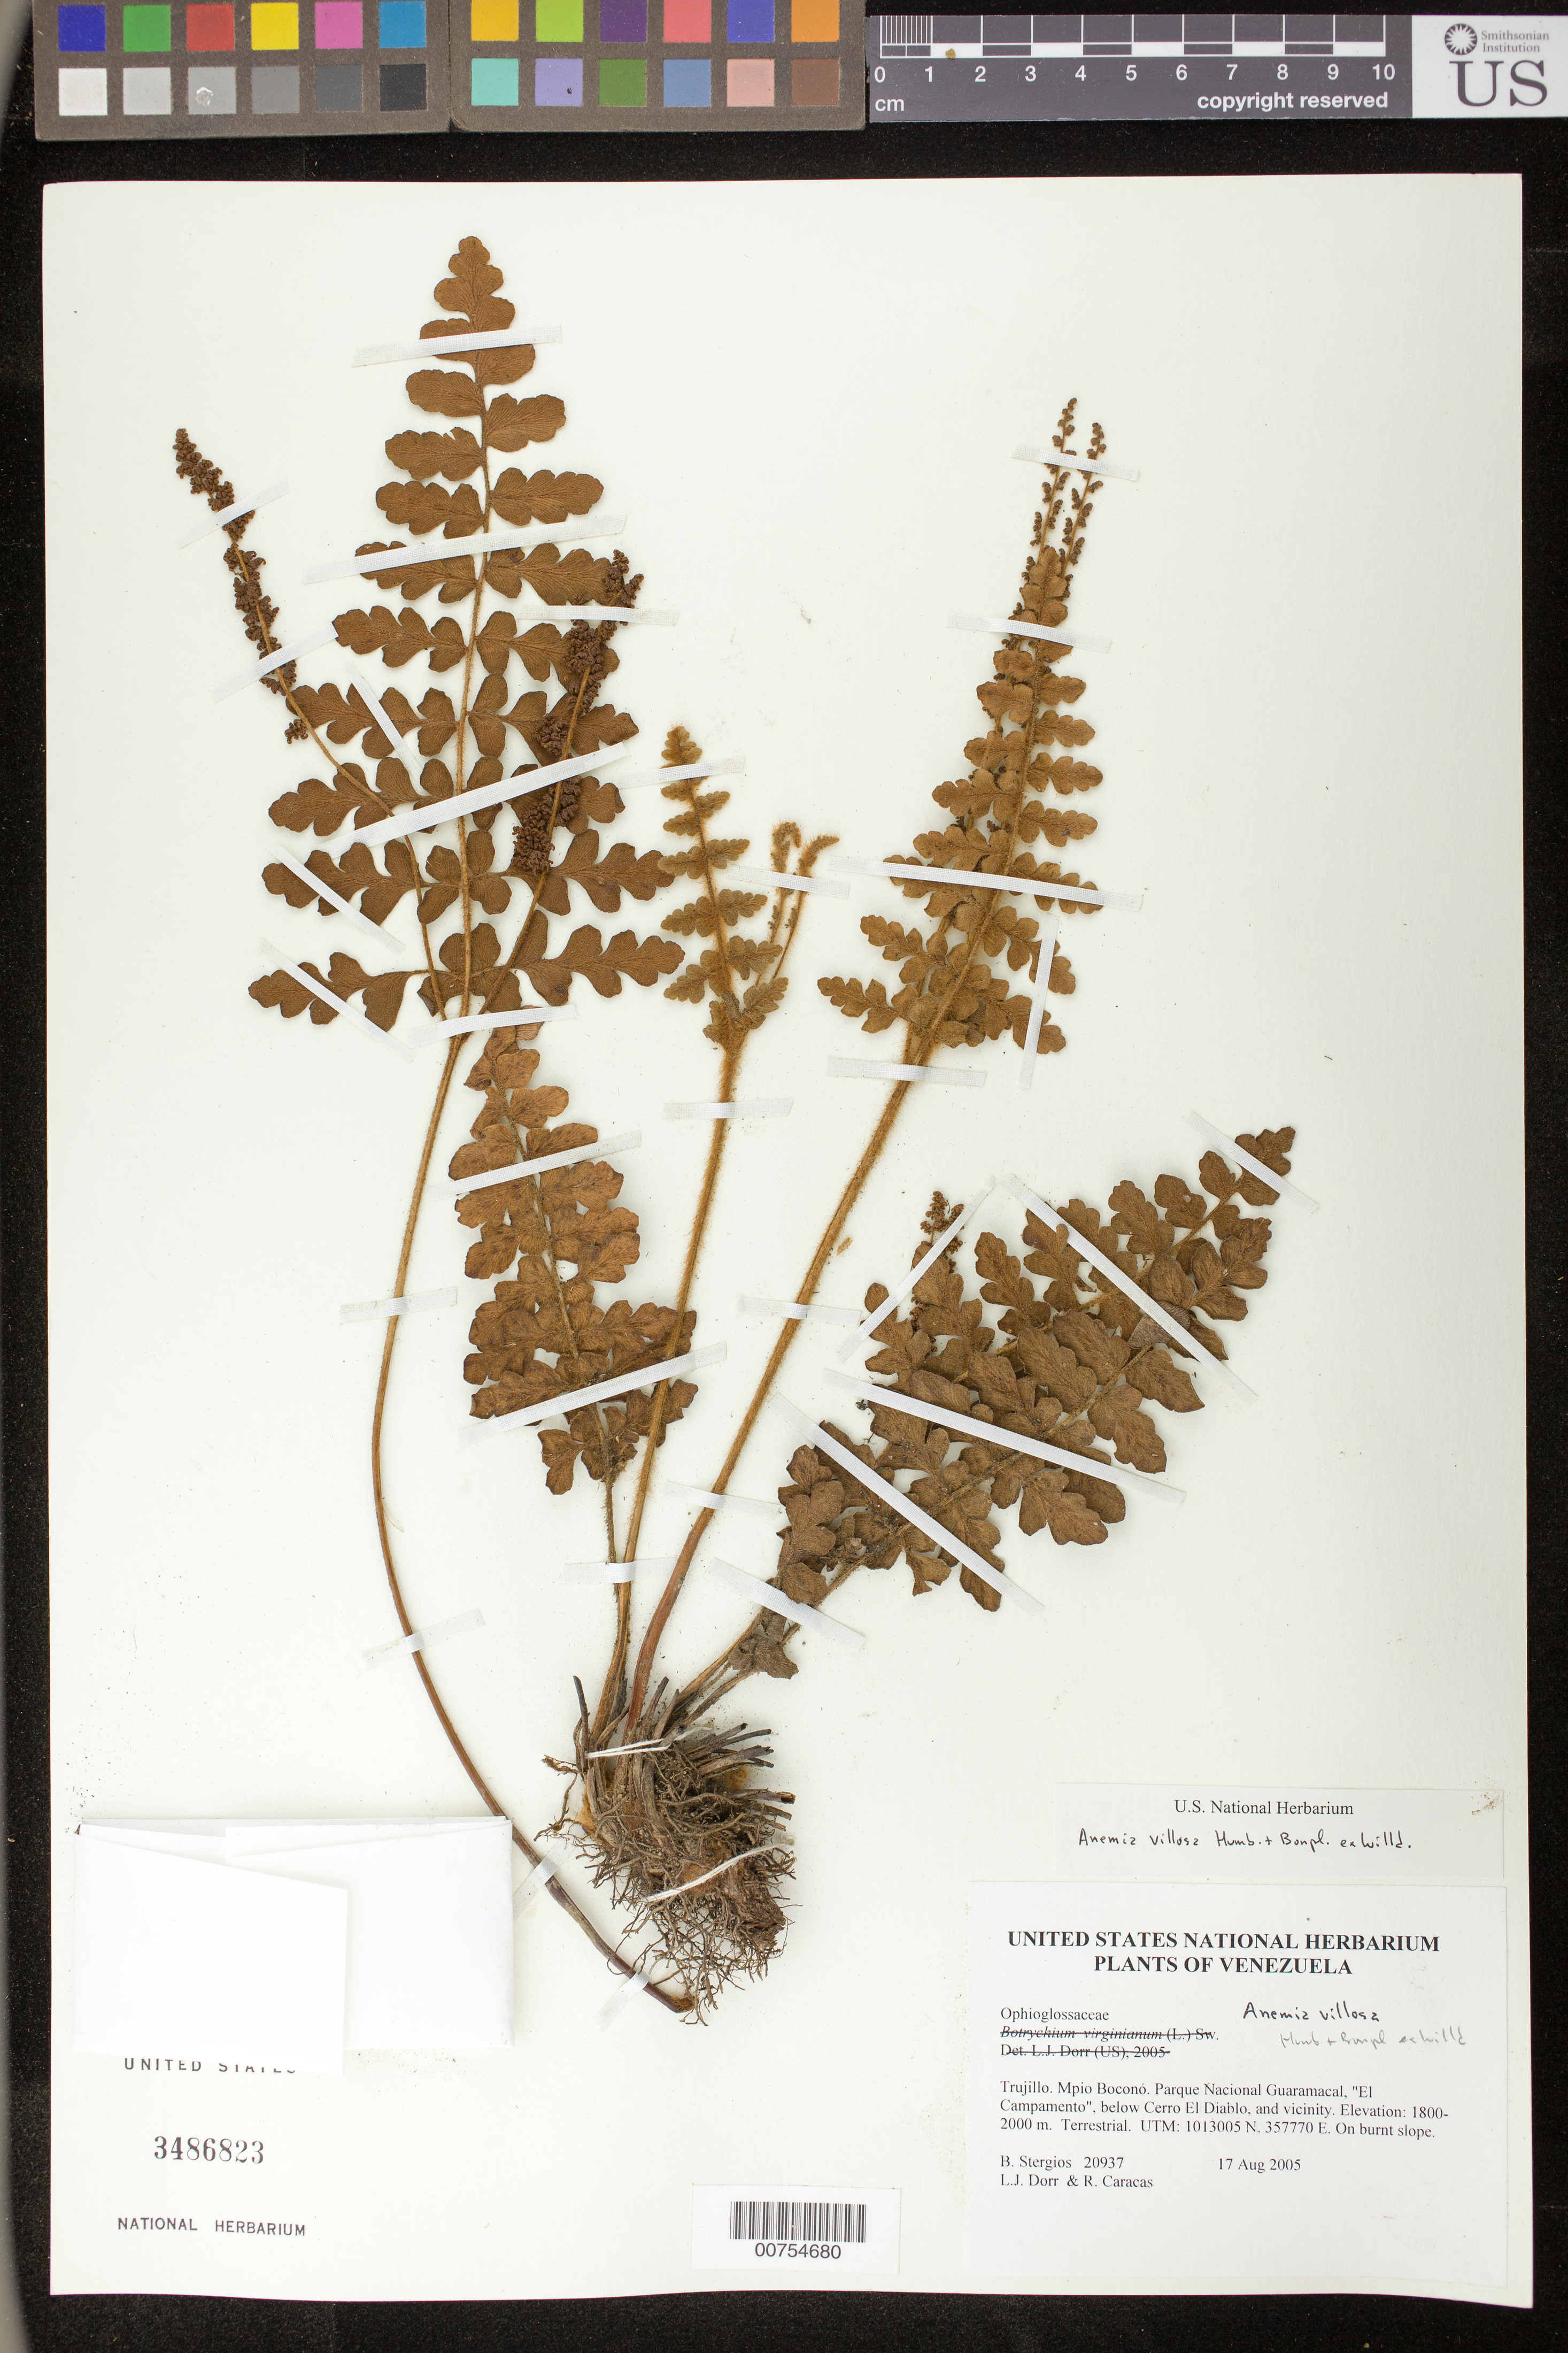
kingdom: Plantae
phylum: Tracheophyta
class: Polypodiopsida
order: Schizaeales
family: Anemiaceae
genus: Anemia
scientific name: Anemia villosa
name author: Humb. & Bonpl. ex Willd.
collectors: B. G. Stergios, L. J. Dorr & R. Caracas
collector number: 20937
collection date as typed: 17 Aug 2005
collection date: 2005-08-17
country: Venezuela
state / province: Trujillo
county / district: Boconó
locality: Parque Nacional Guaramacal, "El Campamento", below Cerro El Diablo, and vicinity.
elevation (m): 1800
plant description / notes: PORT, US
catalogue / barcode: US 3486823